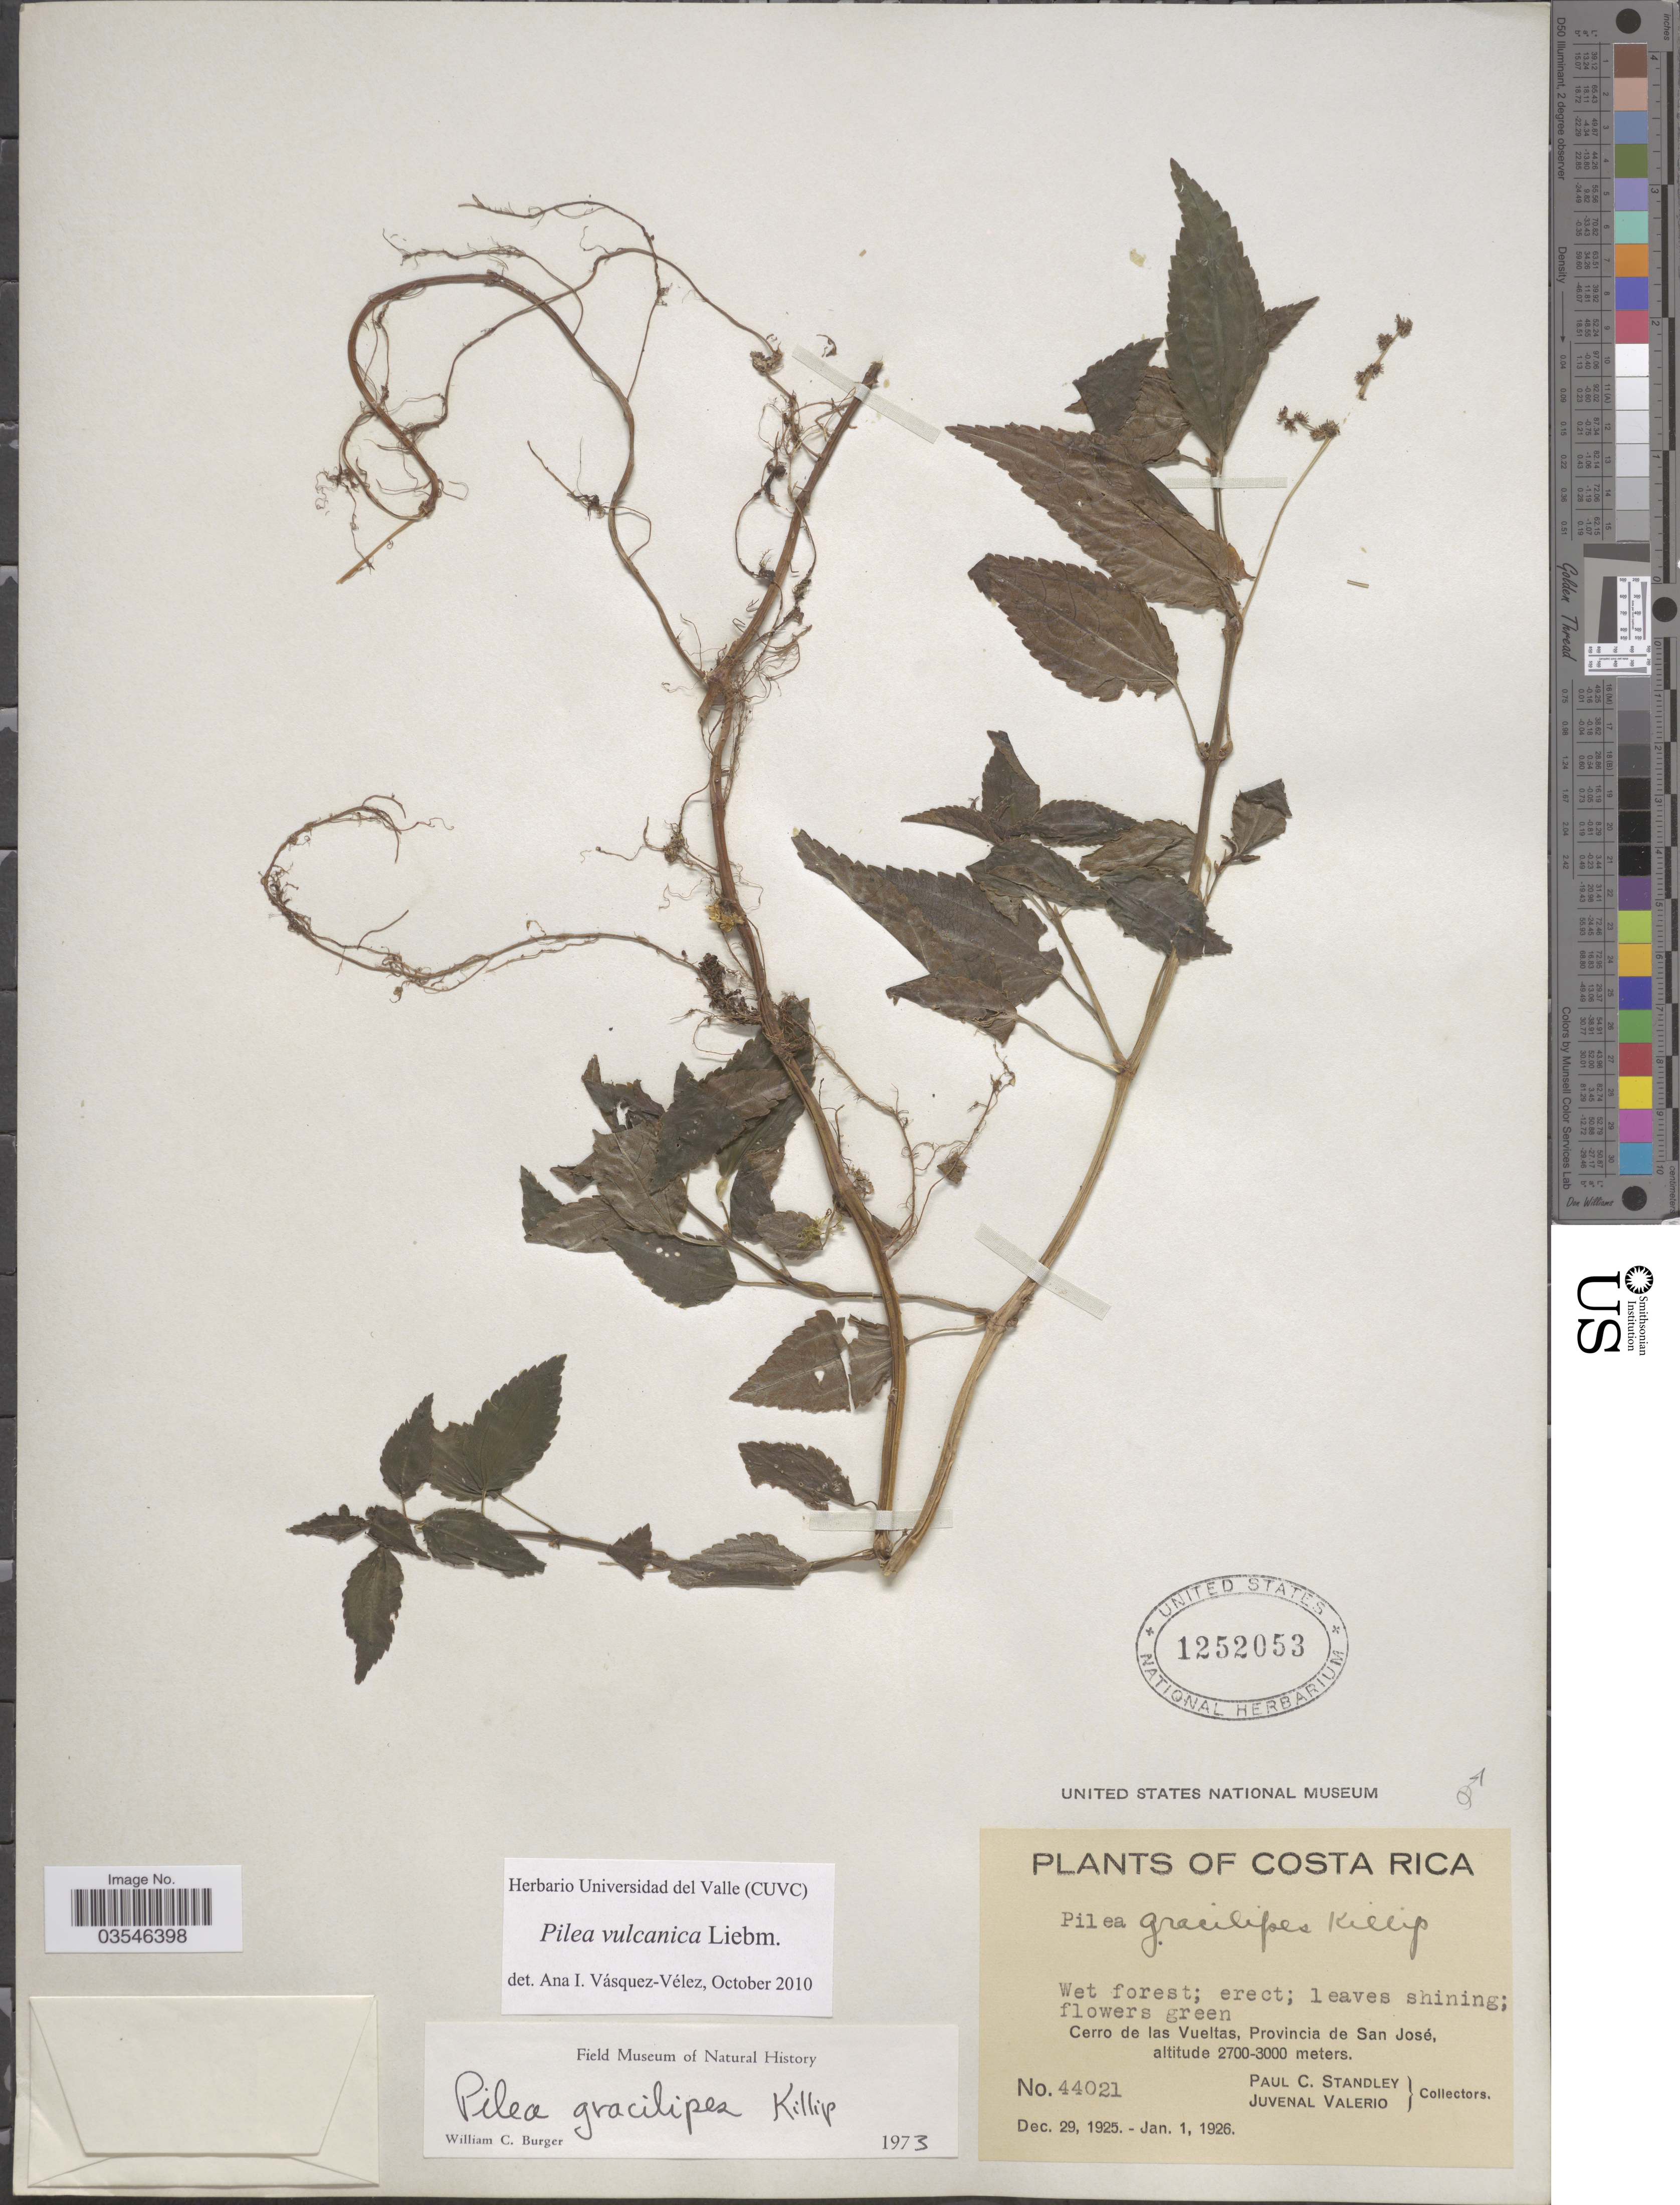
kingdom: Plantae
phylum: Tracheophyta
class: Magnoliopsida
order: Rosales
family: Urticaceae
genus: Pilea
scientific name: Pilea vulcanica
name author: Liebm.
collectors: P. C. Standley & J. Valerio R.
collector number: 44021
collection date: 1925-12-29/1926-01-01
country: Costa Rica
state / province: San José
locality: Cerro de las Vueltas.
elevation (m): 2700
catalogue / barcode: US 1252053